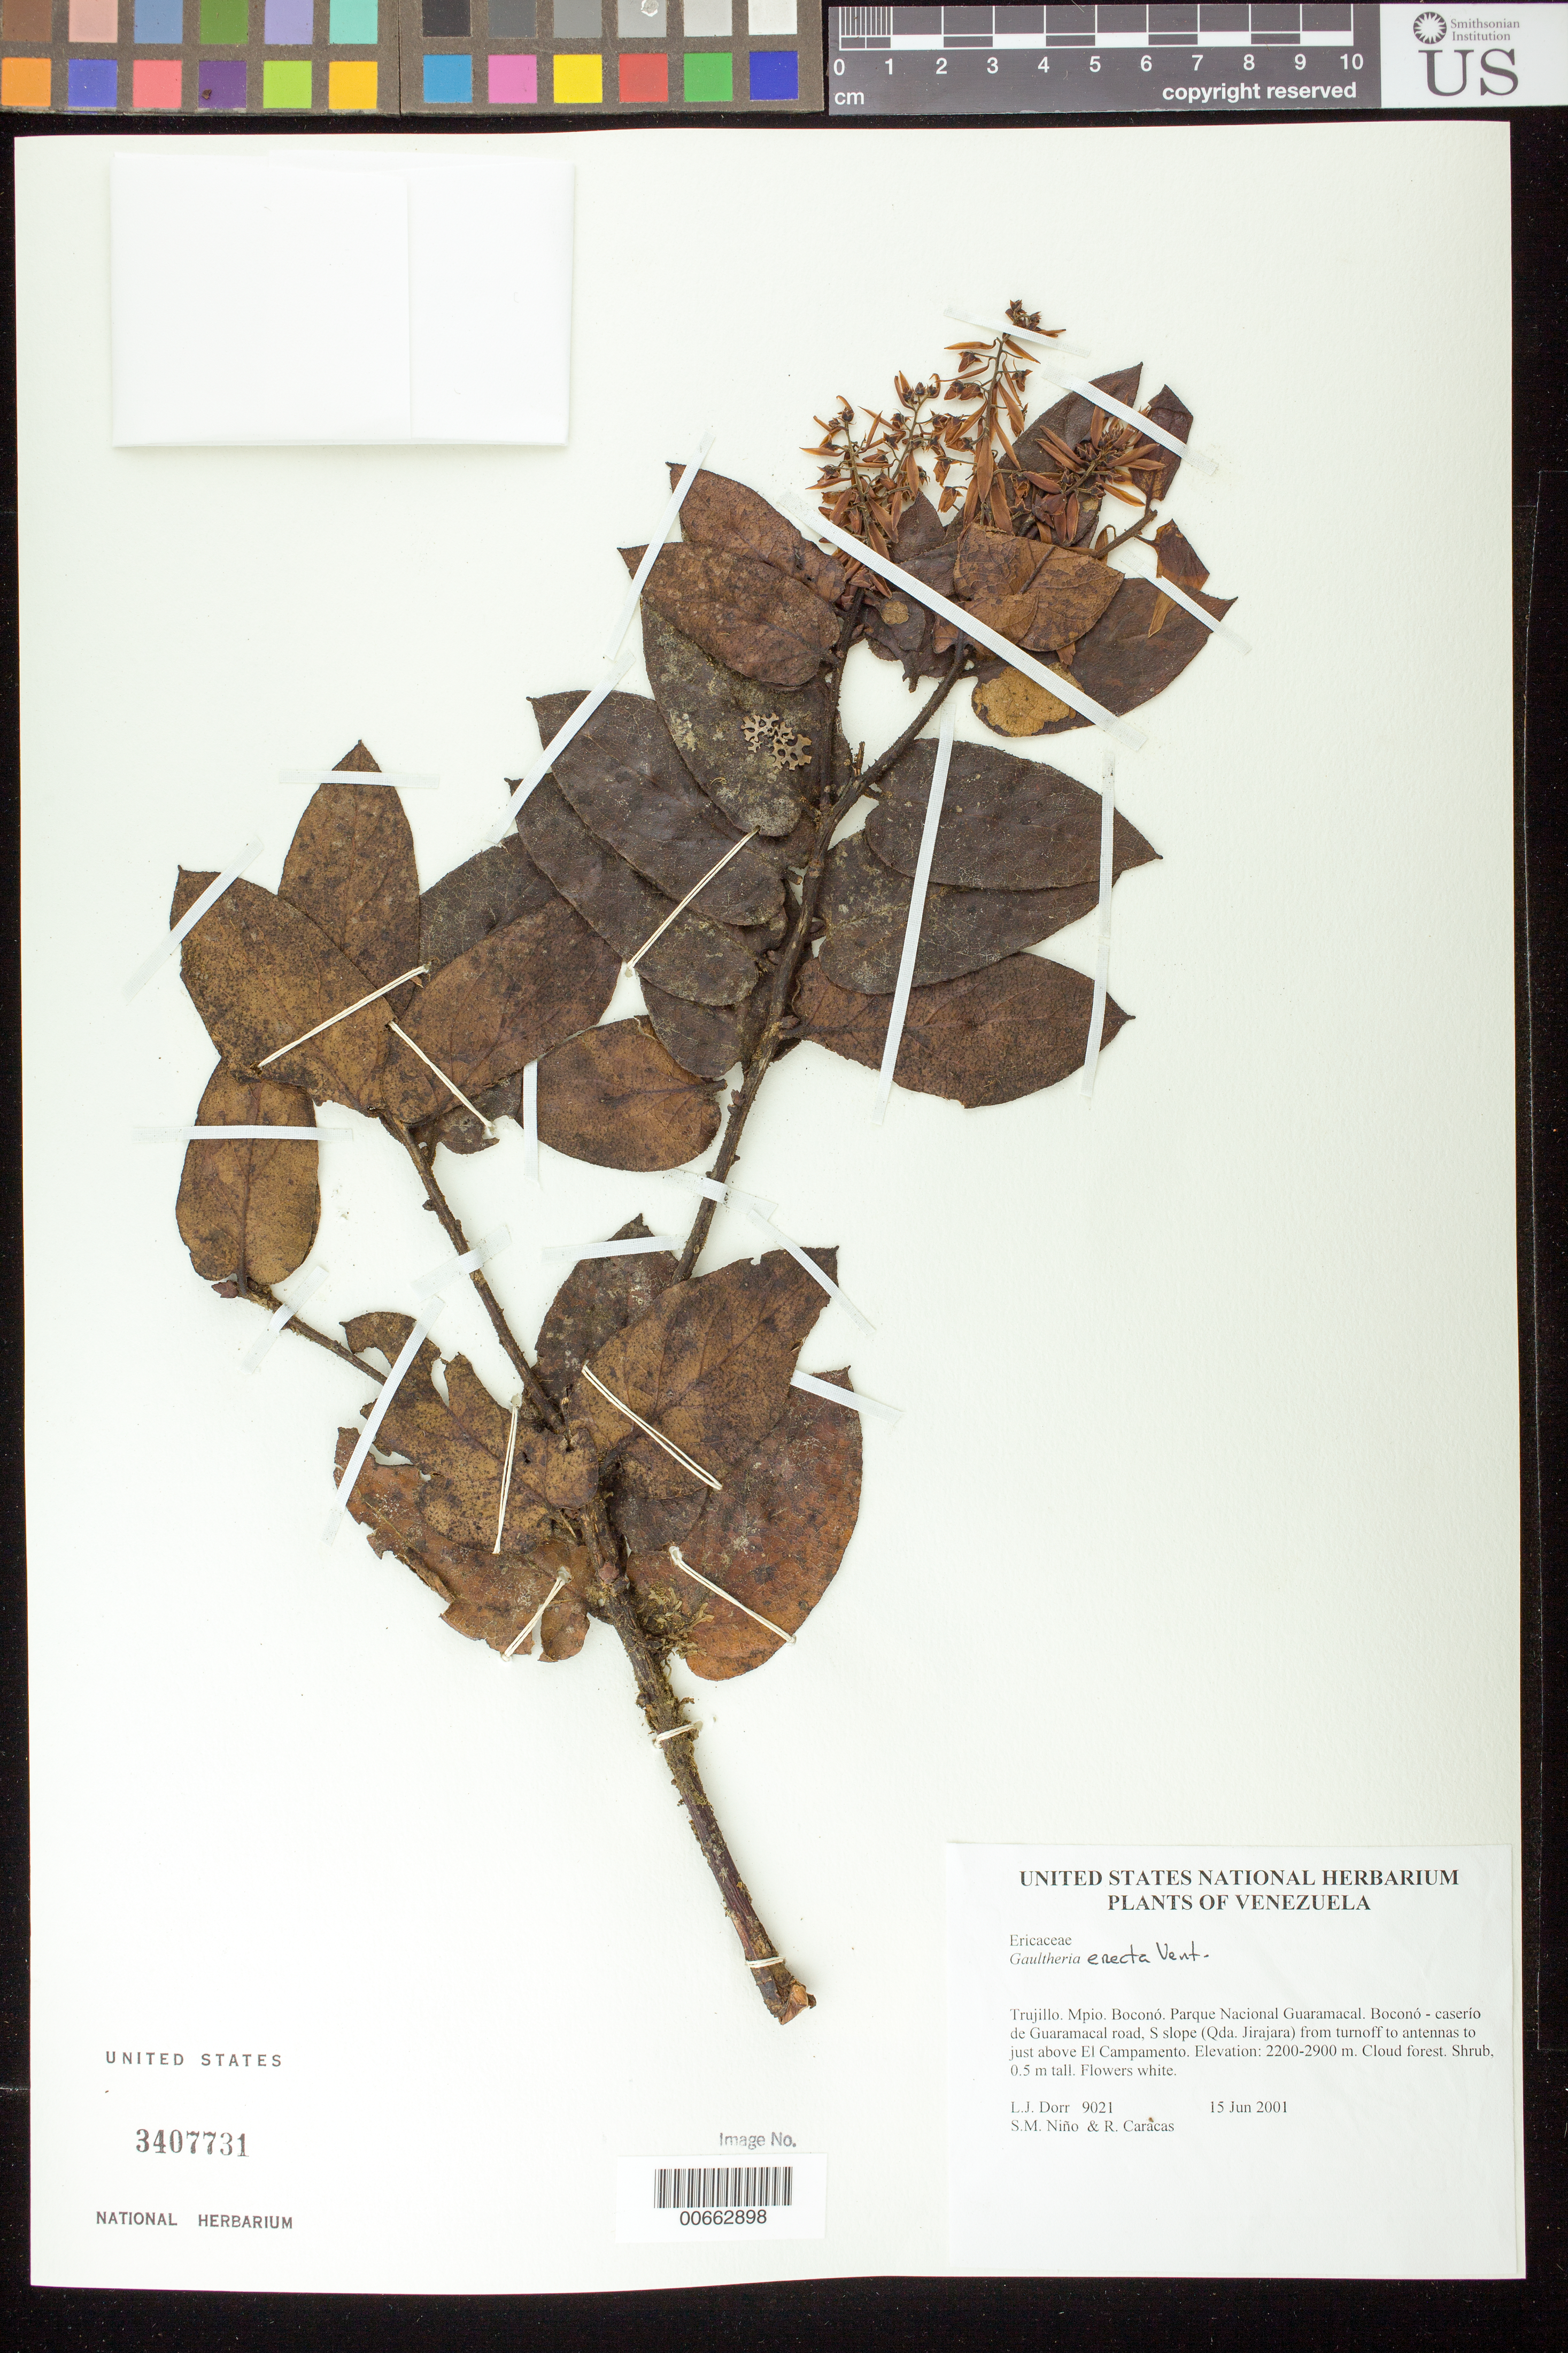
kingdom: Plantae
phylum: Tracheophyta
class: Magnoliopsida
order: Ericales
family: Ericaceae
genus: Gaultheria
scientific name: Gaultheria erecta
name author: Vent.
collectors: L. J. Dorr, S. M. Niño & R. Caracas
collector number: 9021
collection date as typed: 15 Jun 2001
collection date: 2001-06-15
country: Venezuela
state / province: Trujillo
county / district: Boconó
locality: Parque Nacional Guaramacal. Boconó-caserío de Guaramacal road, S slope (Qda. Jirajara) from turnoff to antennas to just above El Campamento.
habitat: Cloud forest.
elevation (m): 2200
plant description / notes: PORT, US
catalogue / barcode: US 3407731